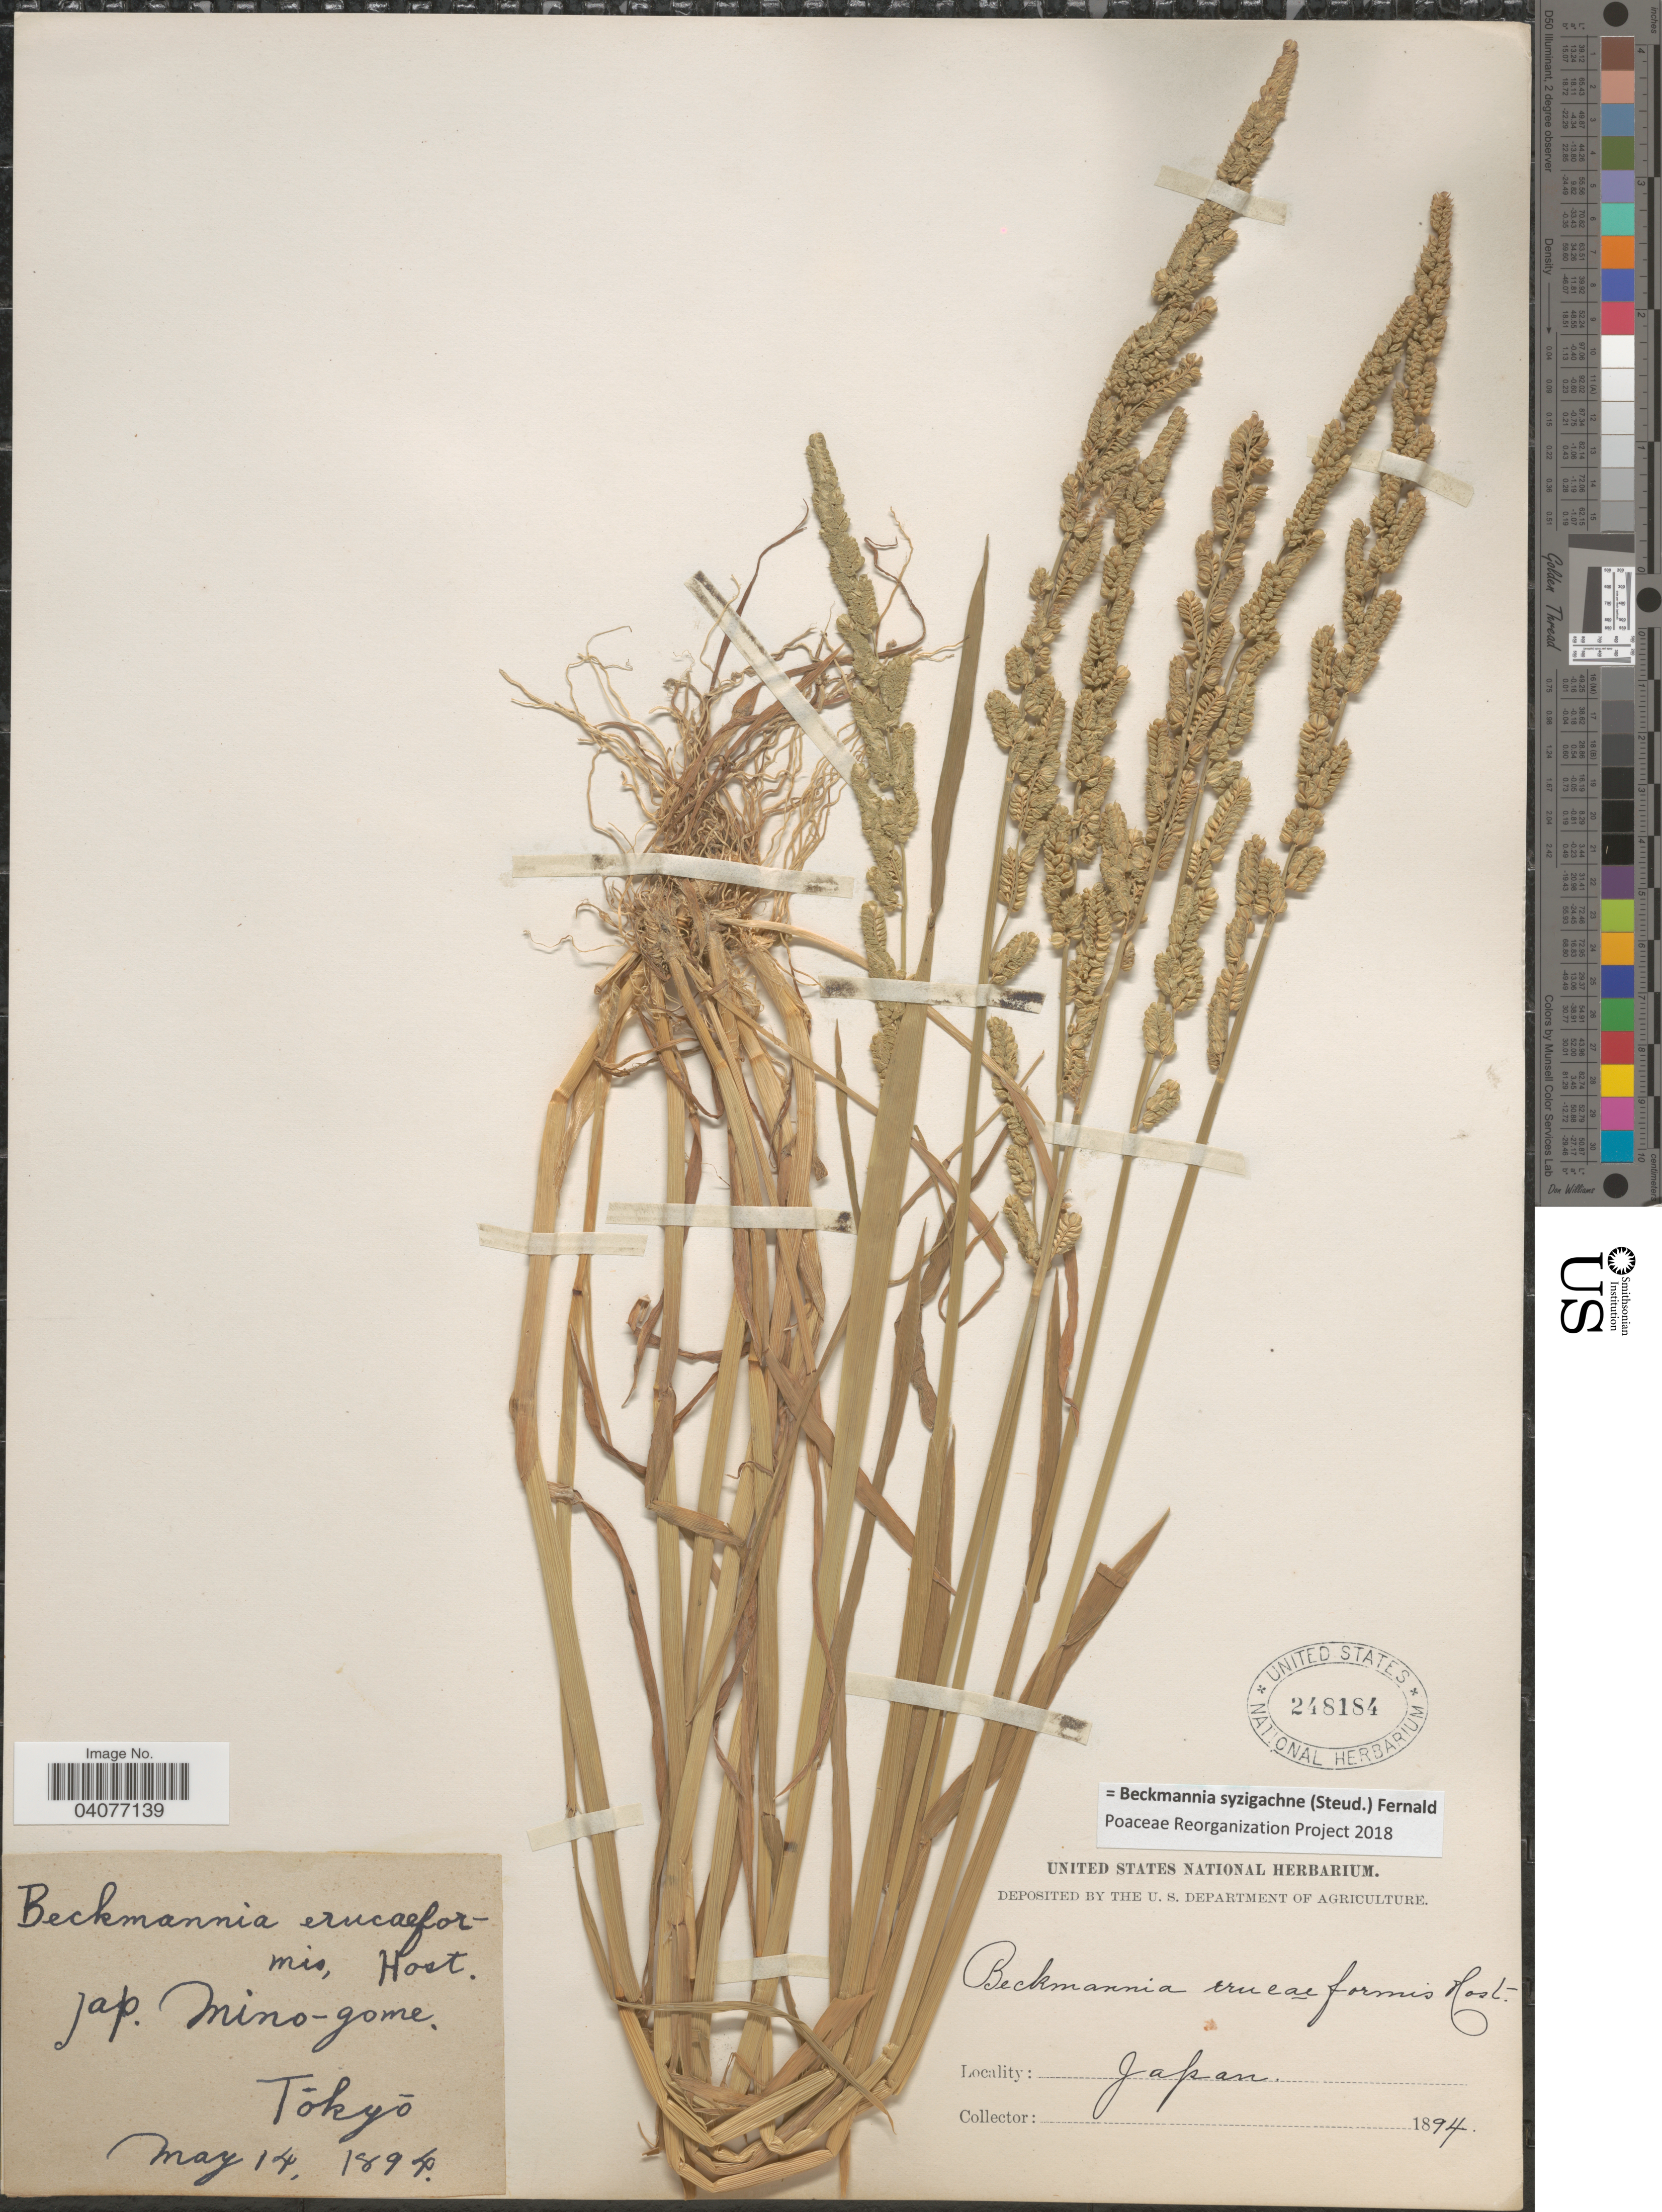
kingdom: Plantae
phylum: Tracheophyta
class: Liliopsida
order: Poales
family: Poaceae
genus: Beckmannia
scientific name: Beckmannia syzigachne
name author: (Steud.) Fernald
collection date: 1894-05-14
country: Japan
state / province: Tokyo, Federal City of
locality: Tokyo.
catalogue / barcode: US 248184